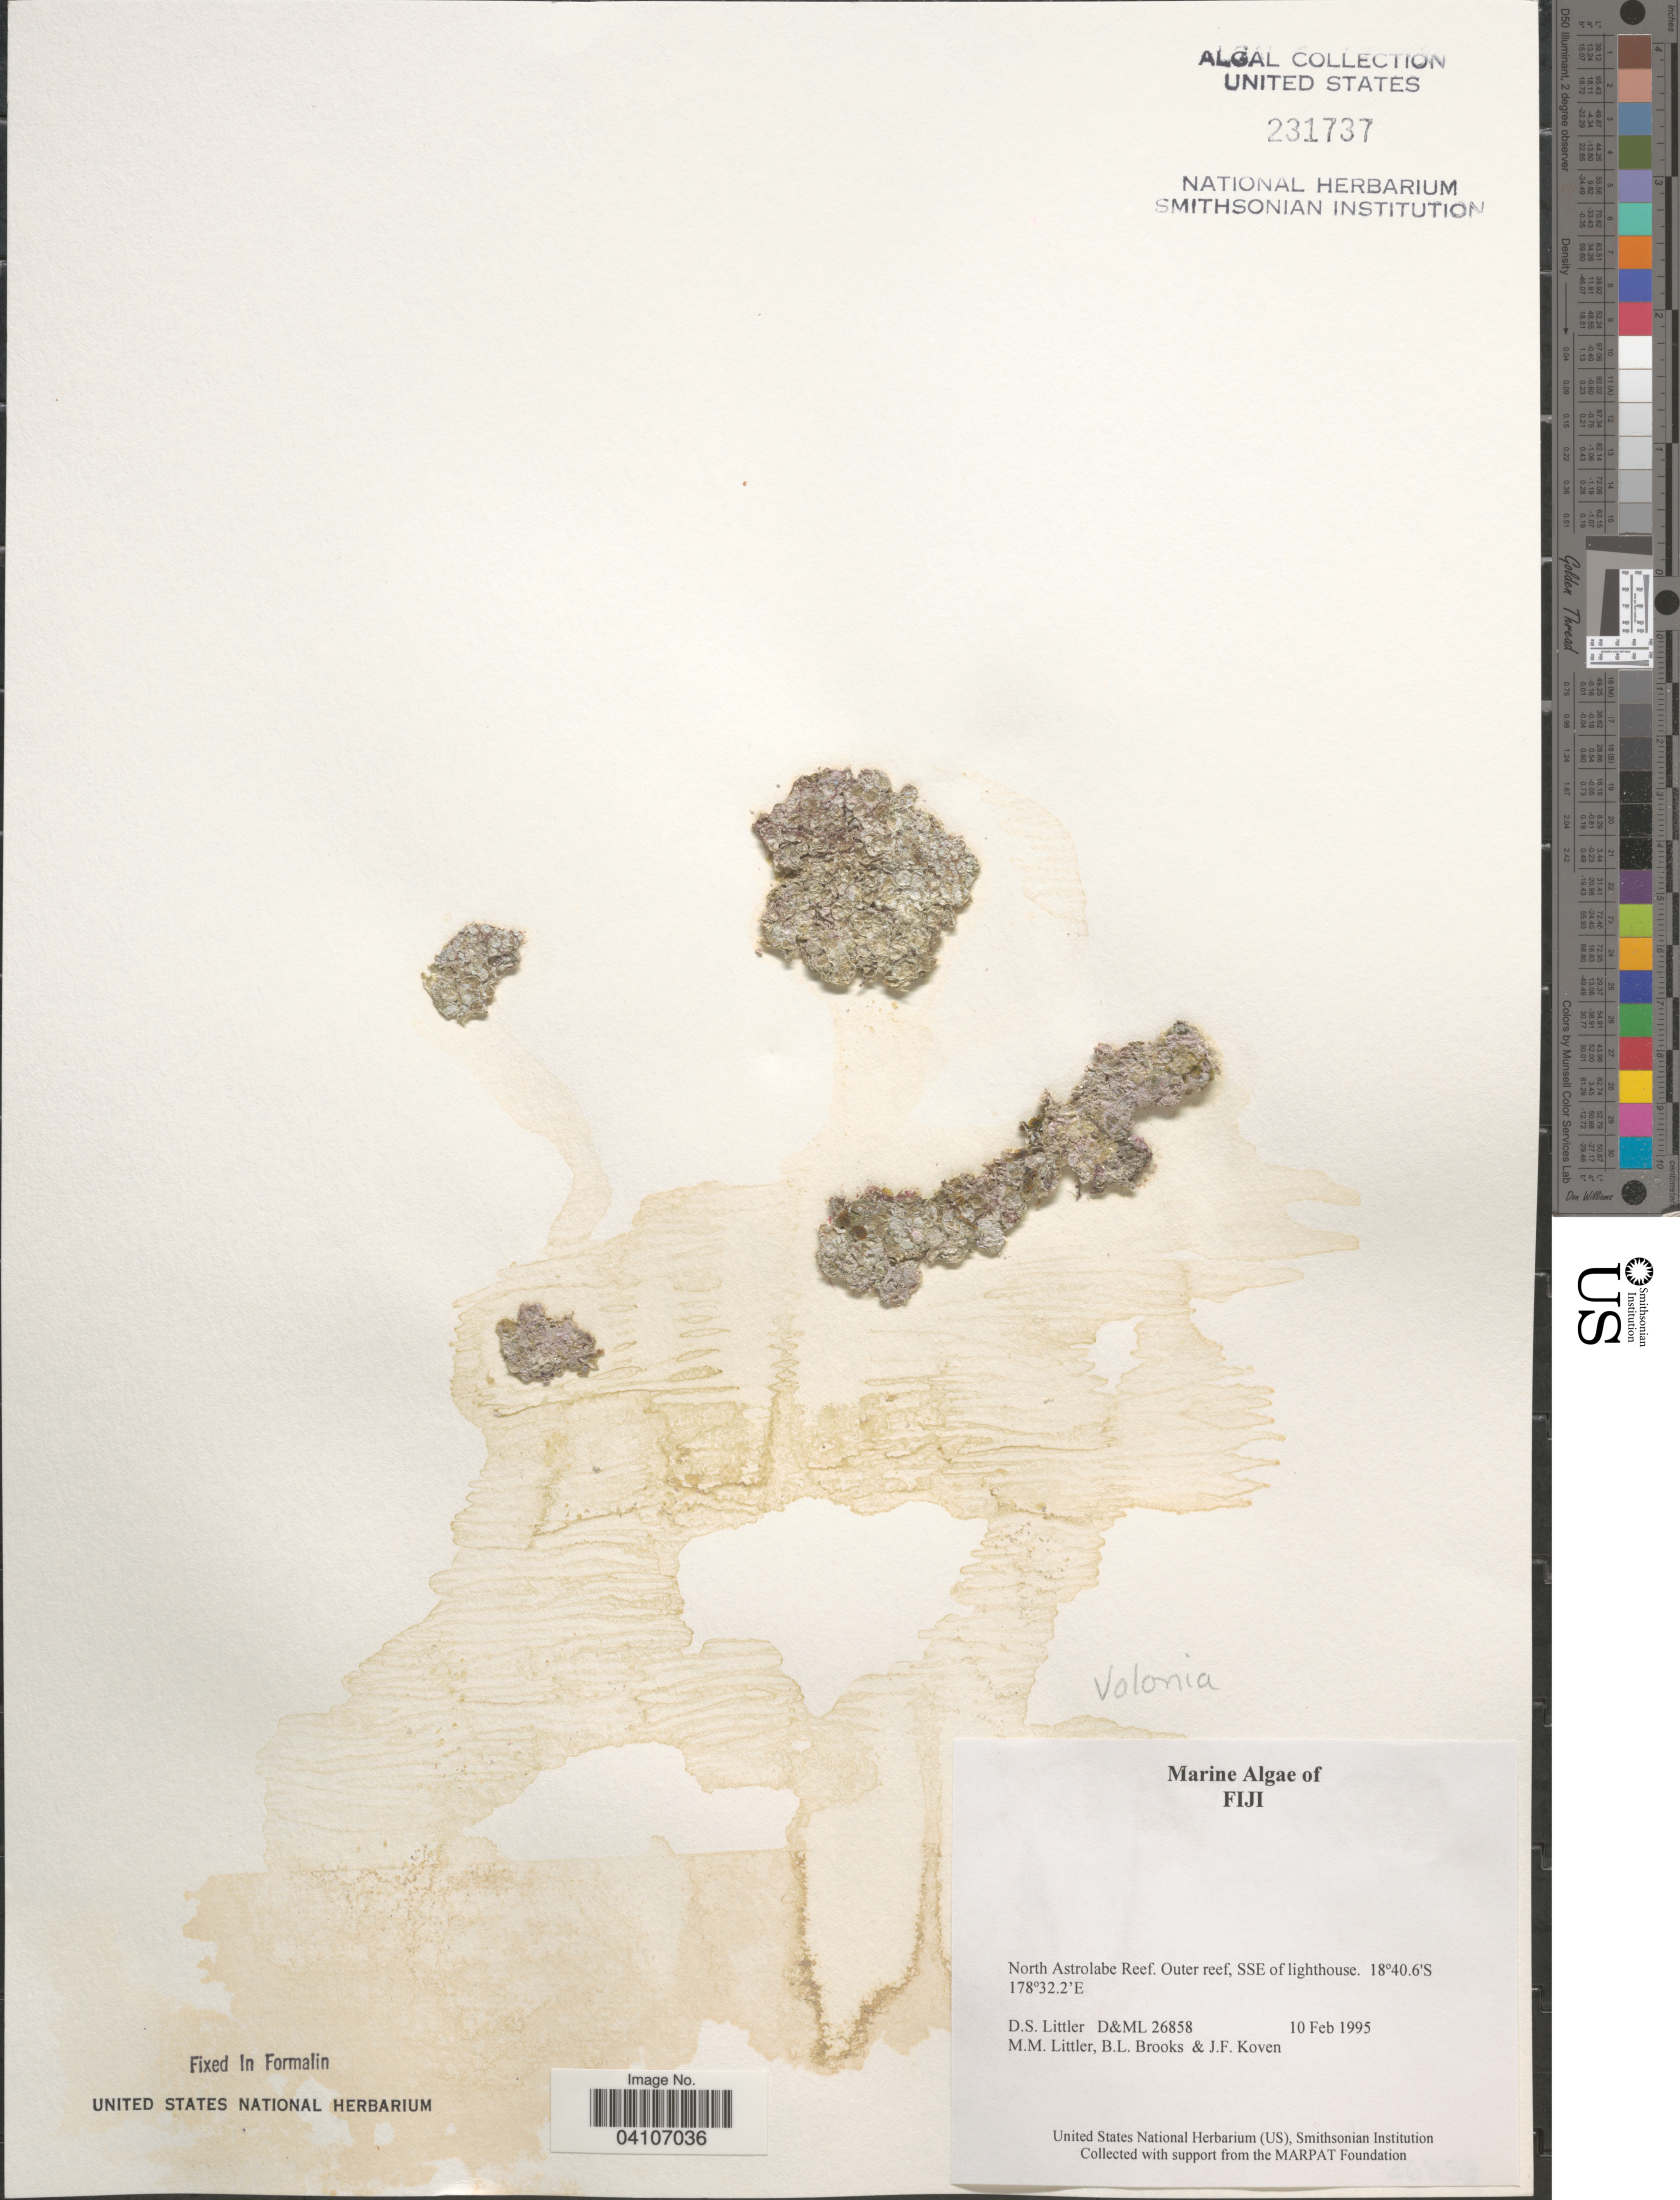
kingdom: Plantae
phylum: Chlorophyta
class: Ulvophyceae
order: Siphonocladales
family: Valoniaceae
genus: Valonia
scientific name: Valonia sp.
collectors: D. S. Littler, B. Brooks & J. Koven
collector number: D&ML26858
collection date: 1995-02-10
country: Fiji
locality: North Astrolabe Reef. Outer reef, SSE of lighthouse.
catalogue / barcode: US 231737